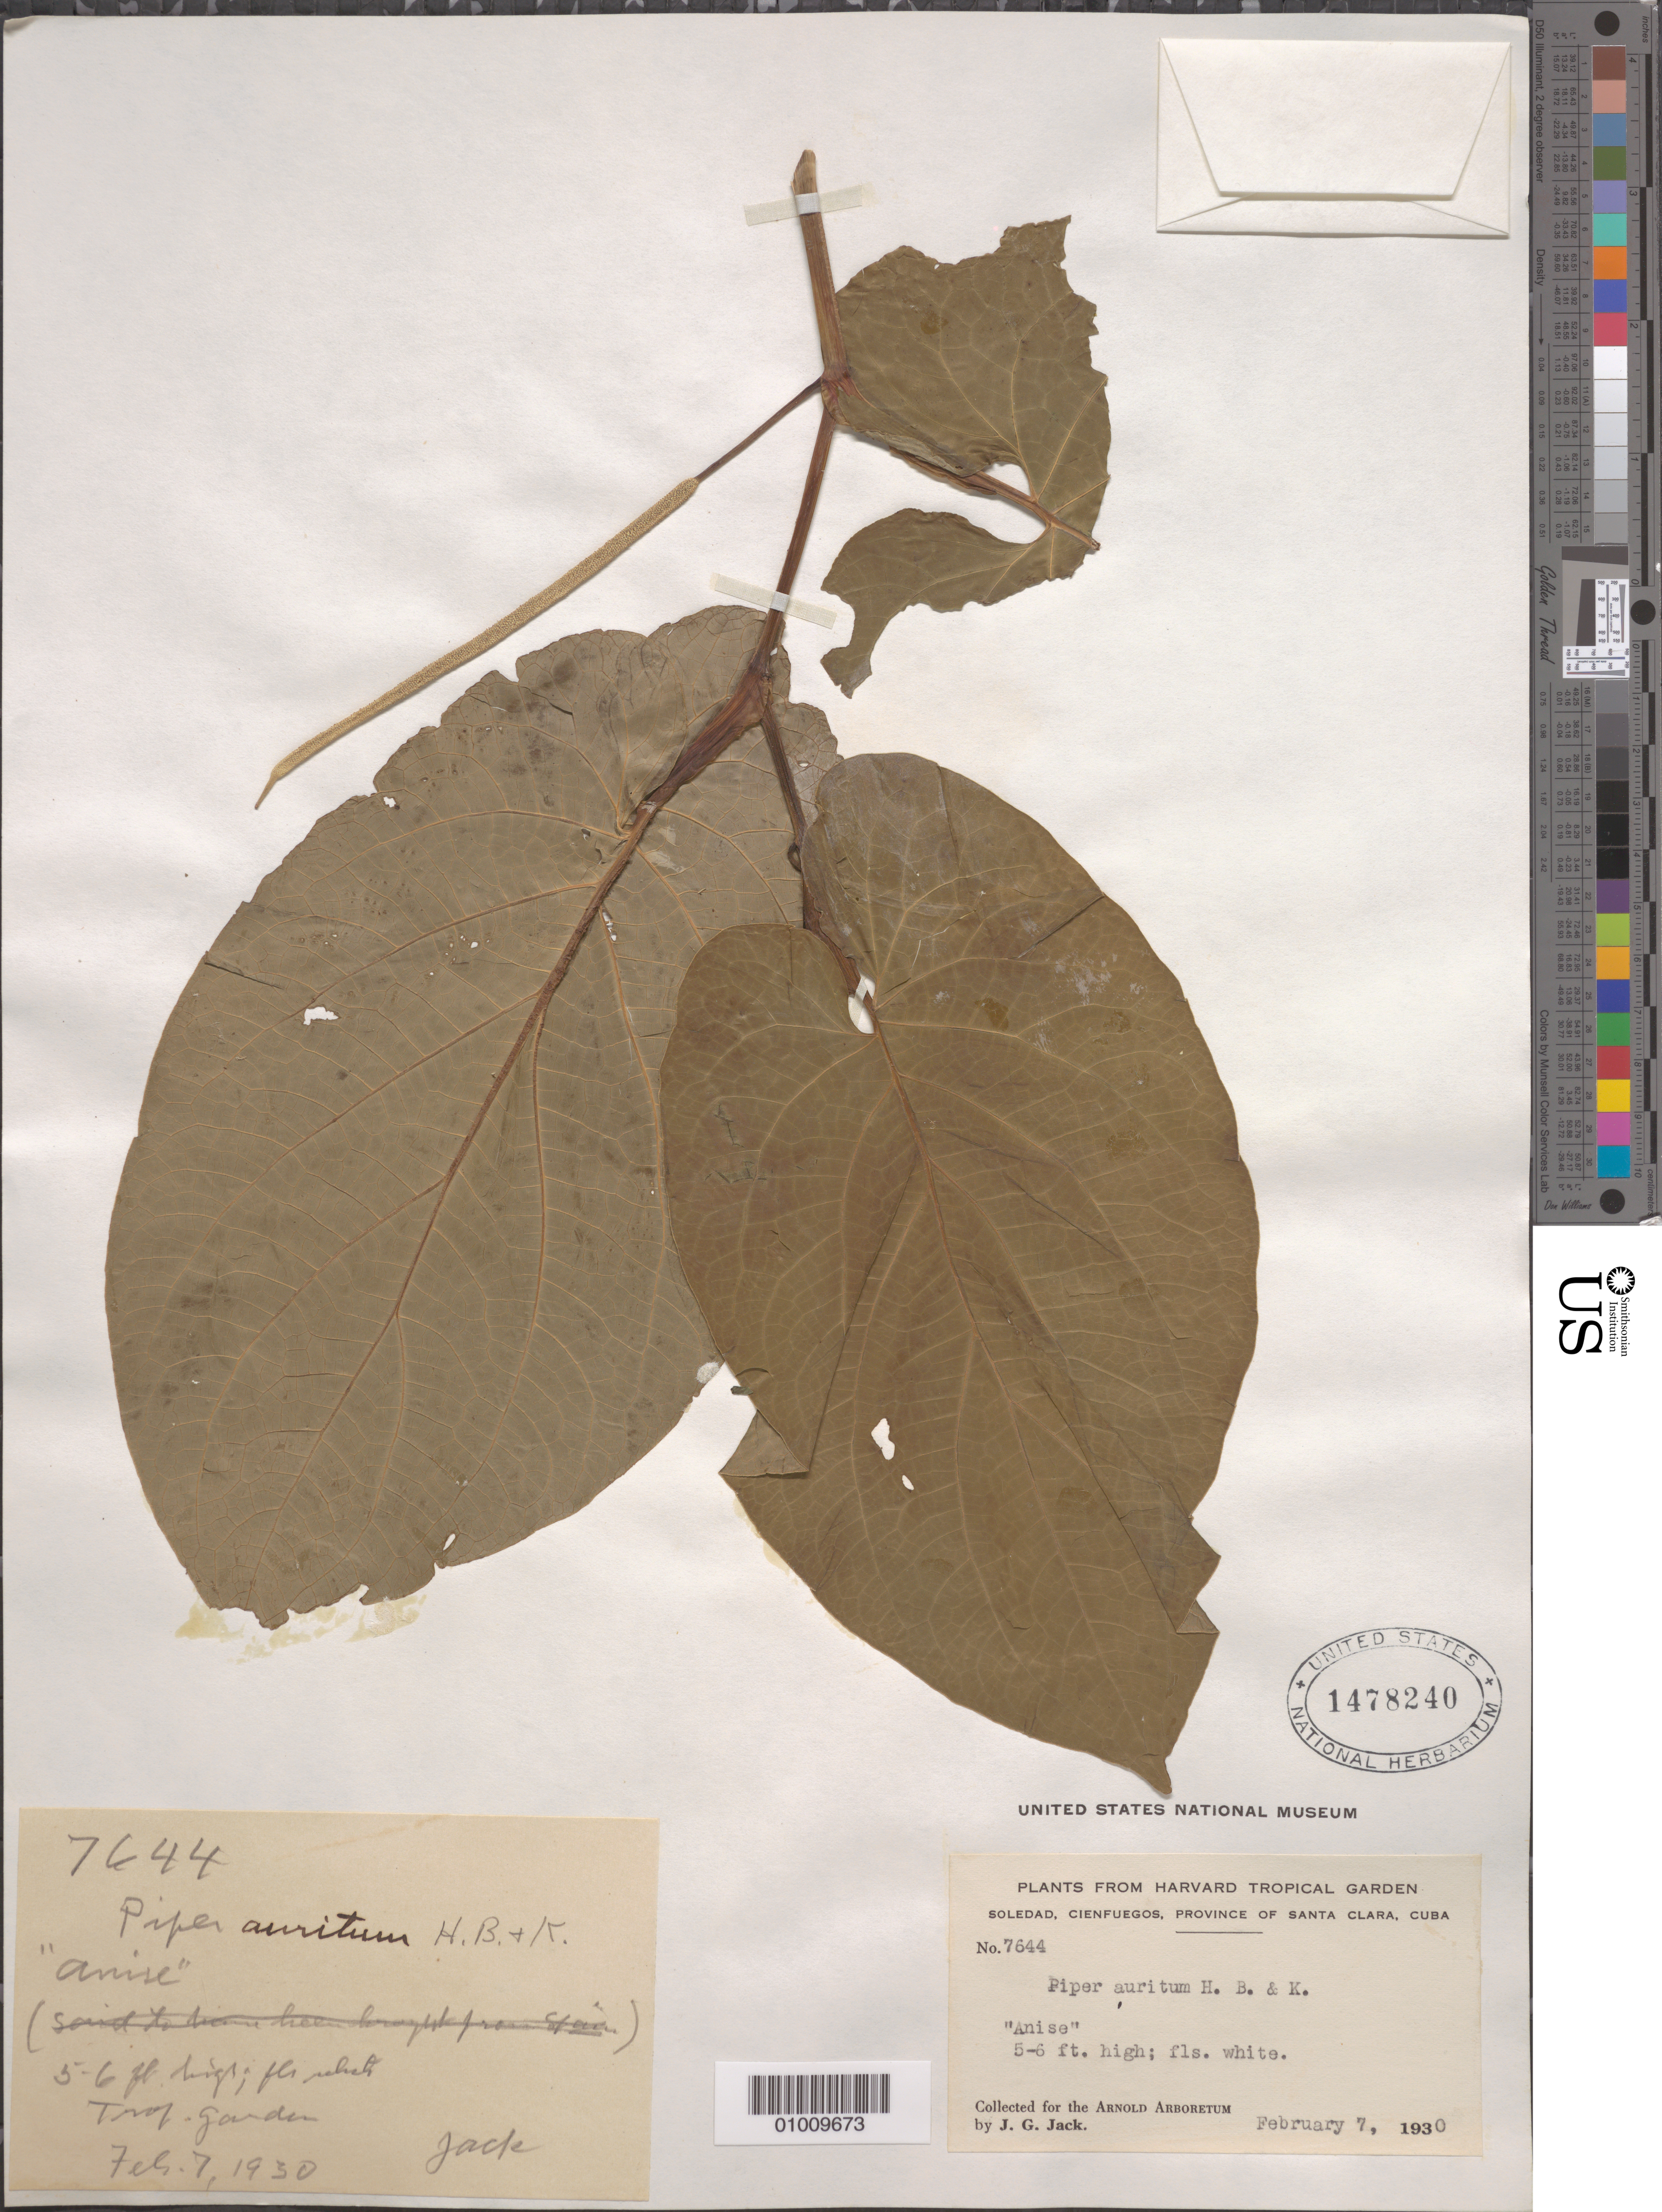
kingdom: Plantae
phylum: Tracheophyta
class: Magnoliopsida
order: Piperales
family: Piperaceae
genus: Piper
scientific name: Piper auritum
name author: Kunth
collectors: J. G. Jack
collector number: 7644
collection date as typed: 07 Feb 1930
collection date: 1930-02-07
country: Cuba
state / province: Cienfuegos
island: Cuba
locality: Soledad, Cienfuegos, Province of Santa Clara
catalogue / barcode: US 1478240